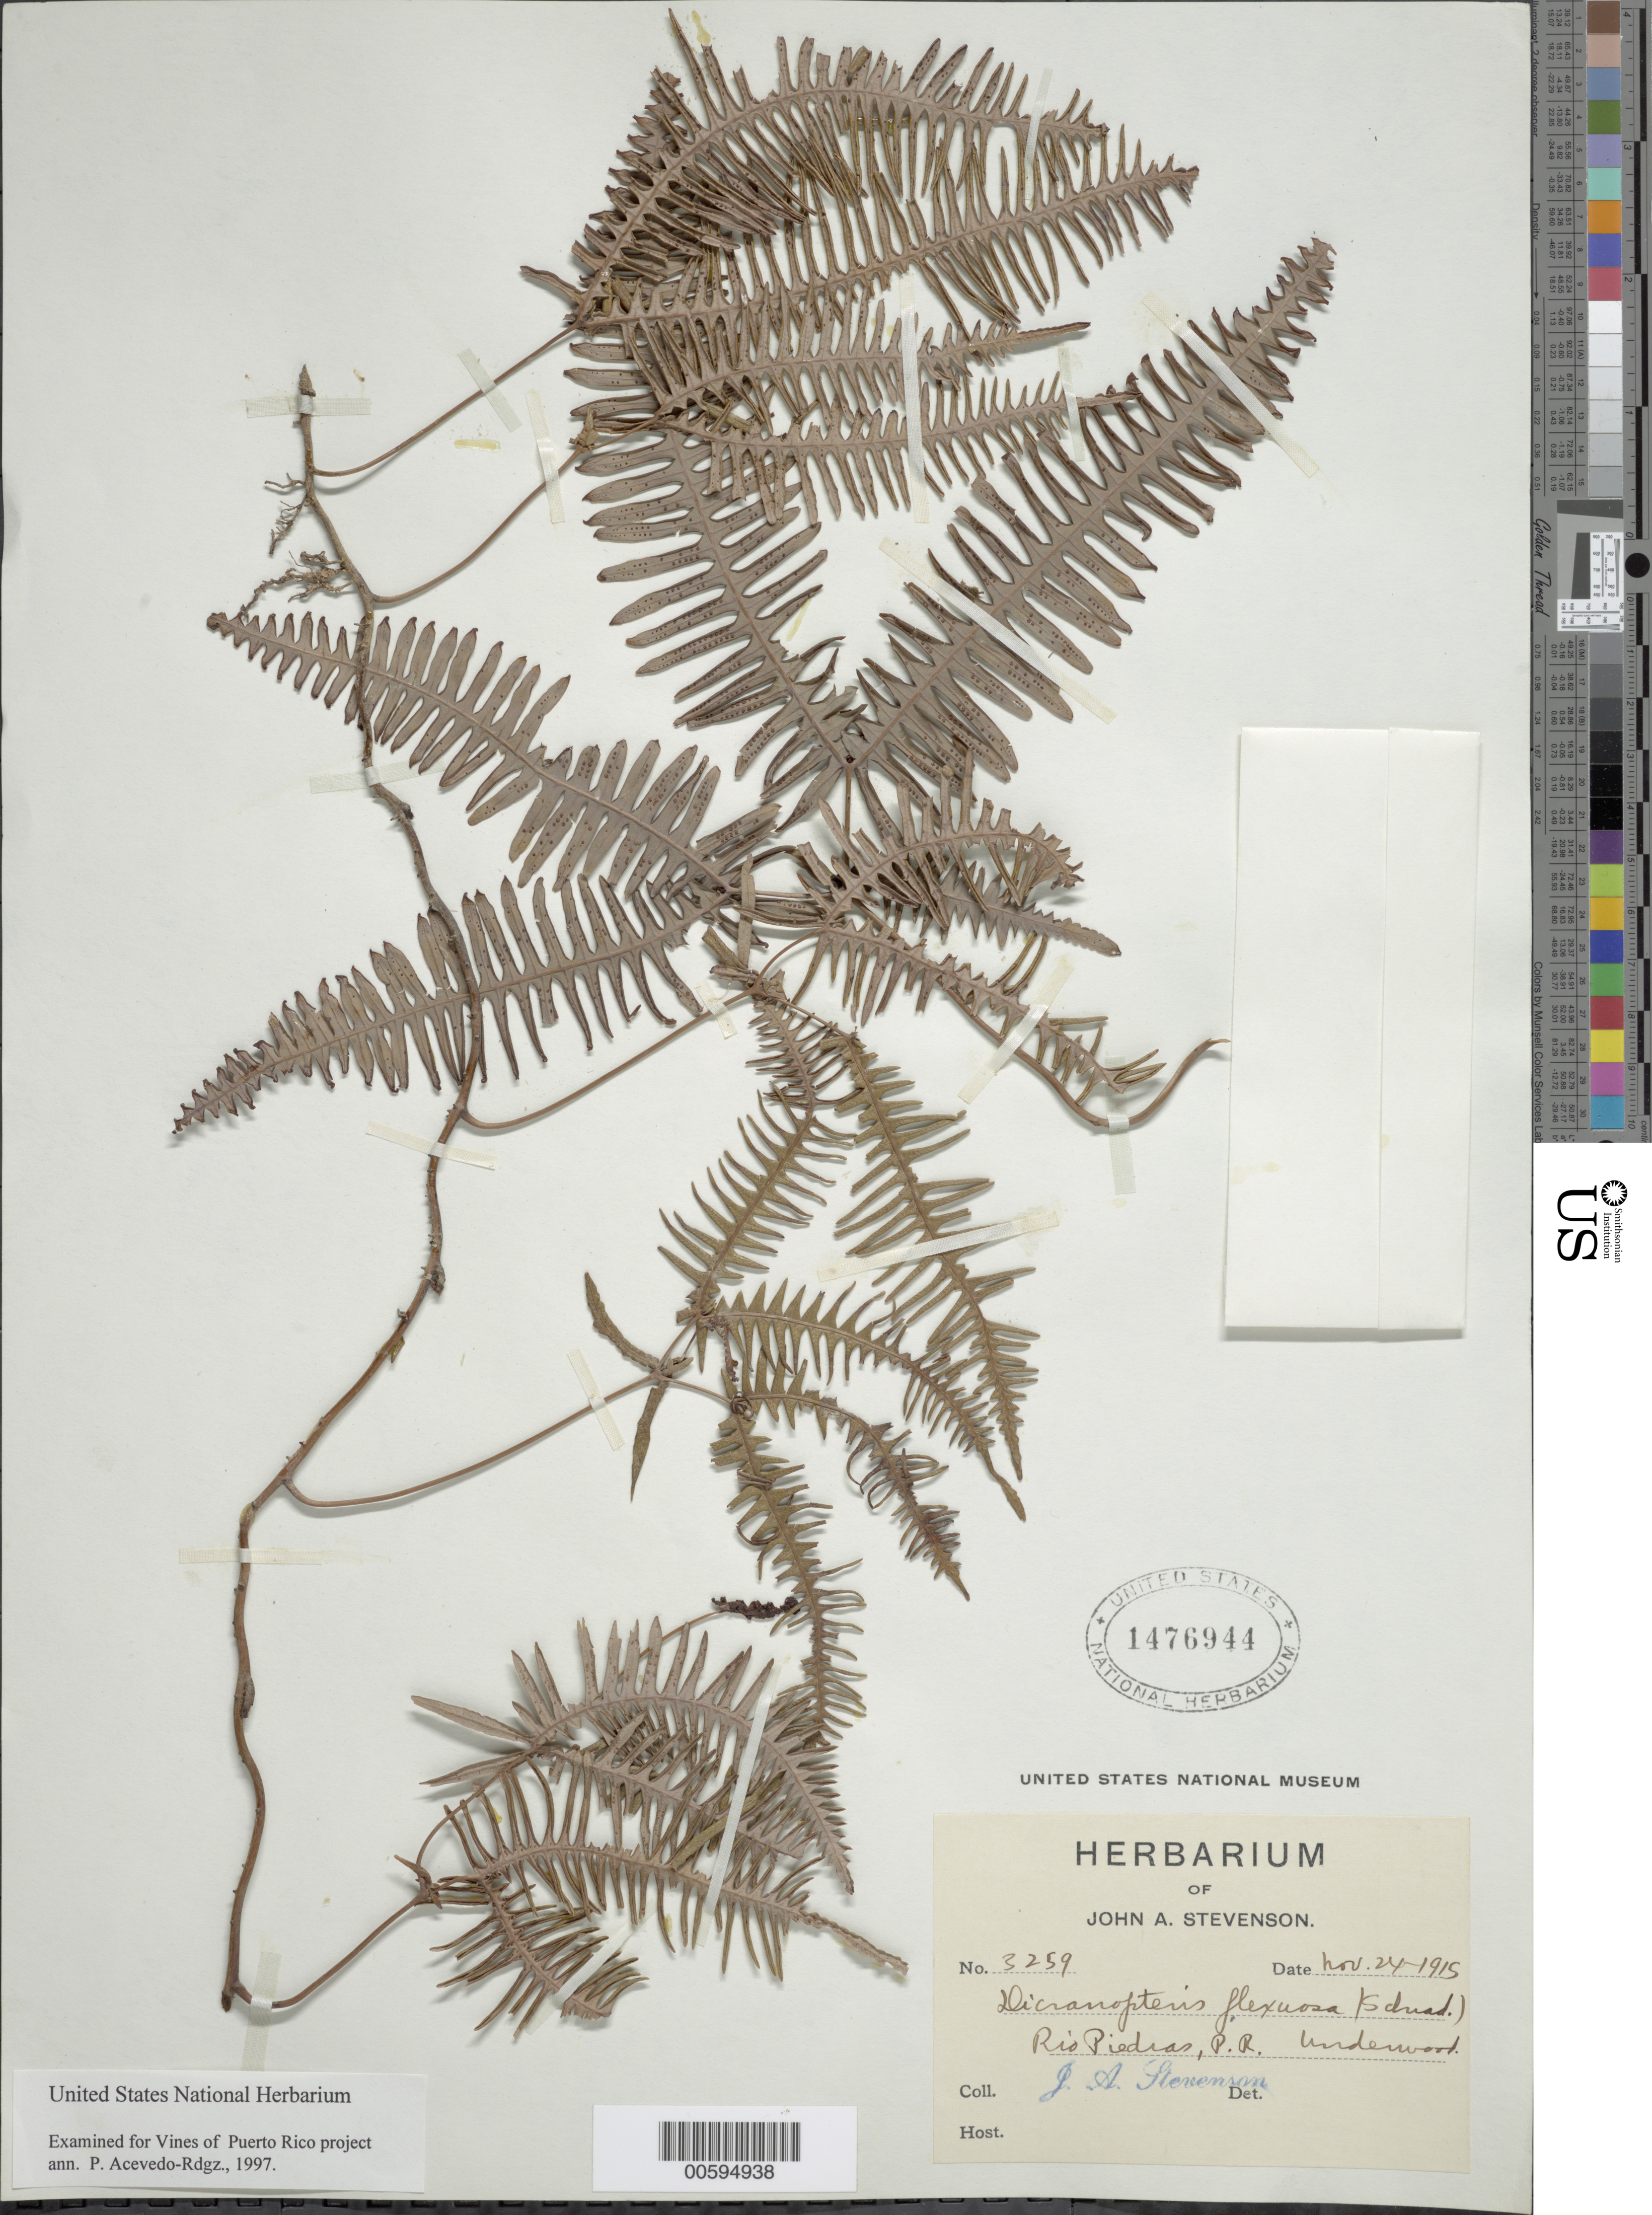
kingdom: Plantae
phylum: Tracheophyta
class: Polypodiopsida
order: Gleicheniales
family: Gleicheniaceae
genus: Dicranopteris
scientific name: Dicranopteris flexuosa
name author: (Schrad.) Underw.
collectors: J. Stevenson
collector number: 3259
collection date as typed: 24 Nov 1915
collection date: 1915-11-24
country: Puerto Rico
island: Greater Antilles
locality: Rio Piedras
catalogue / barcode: US 1476944